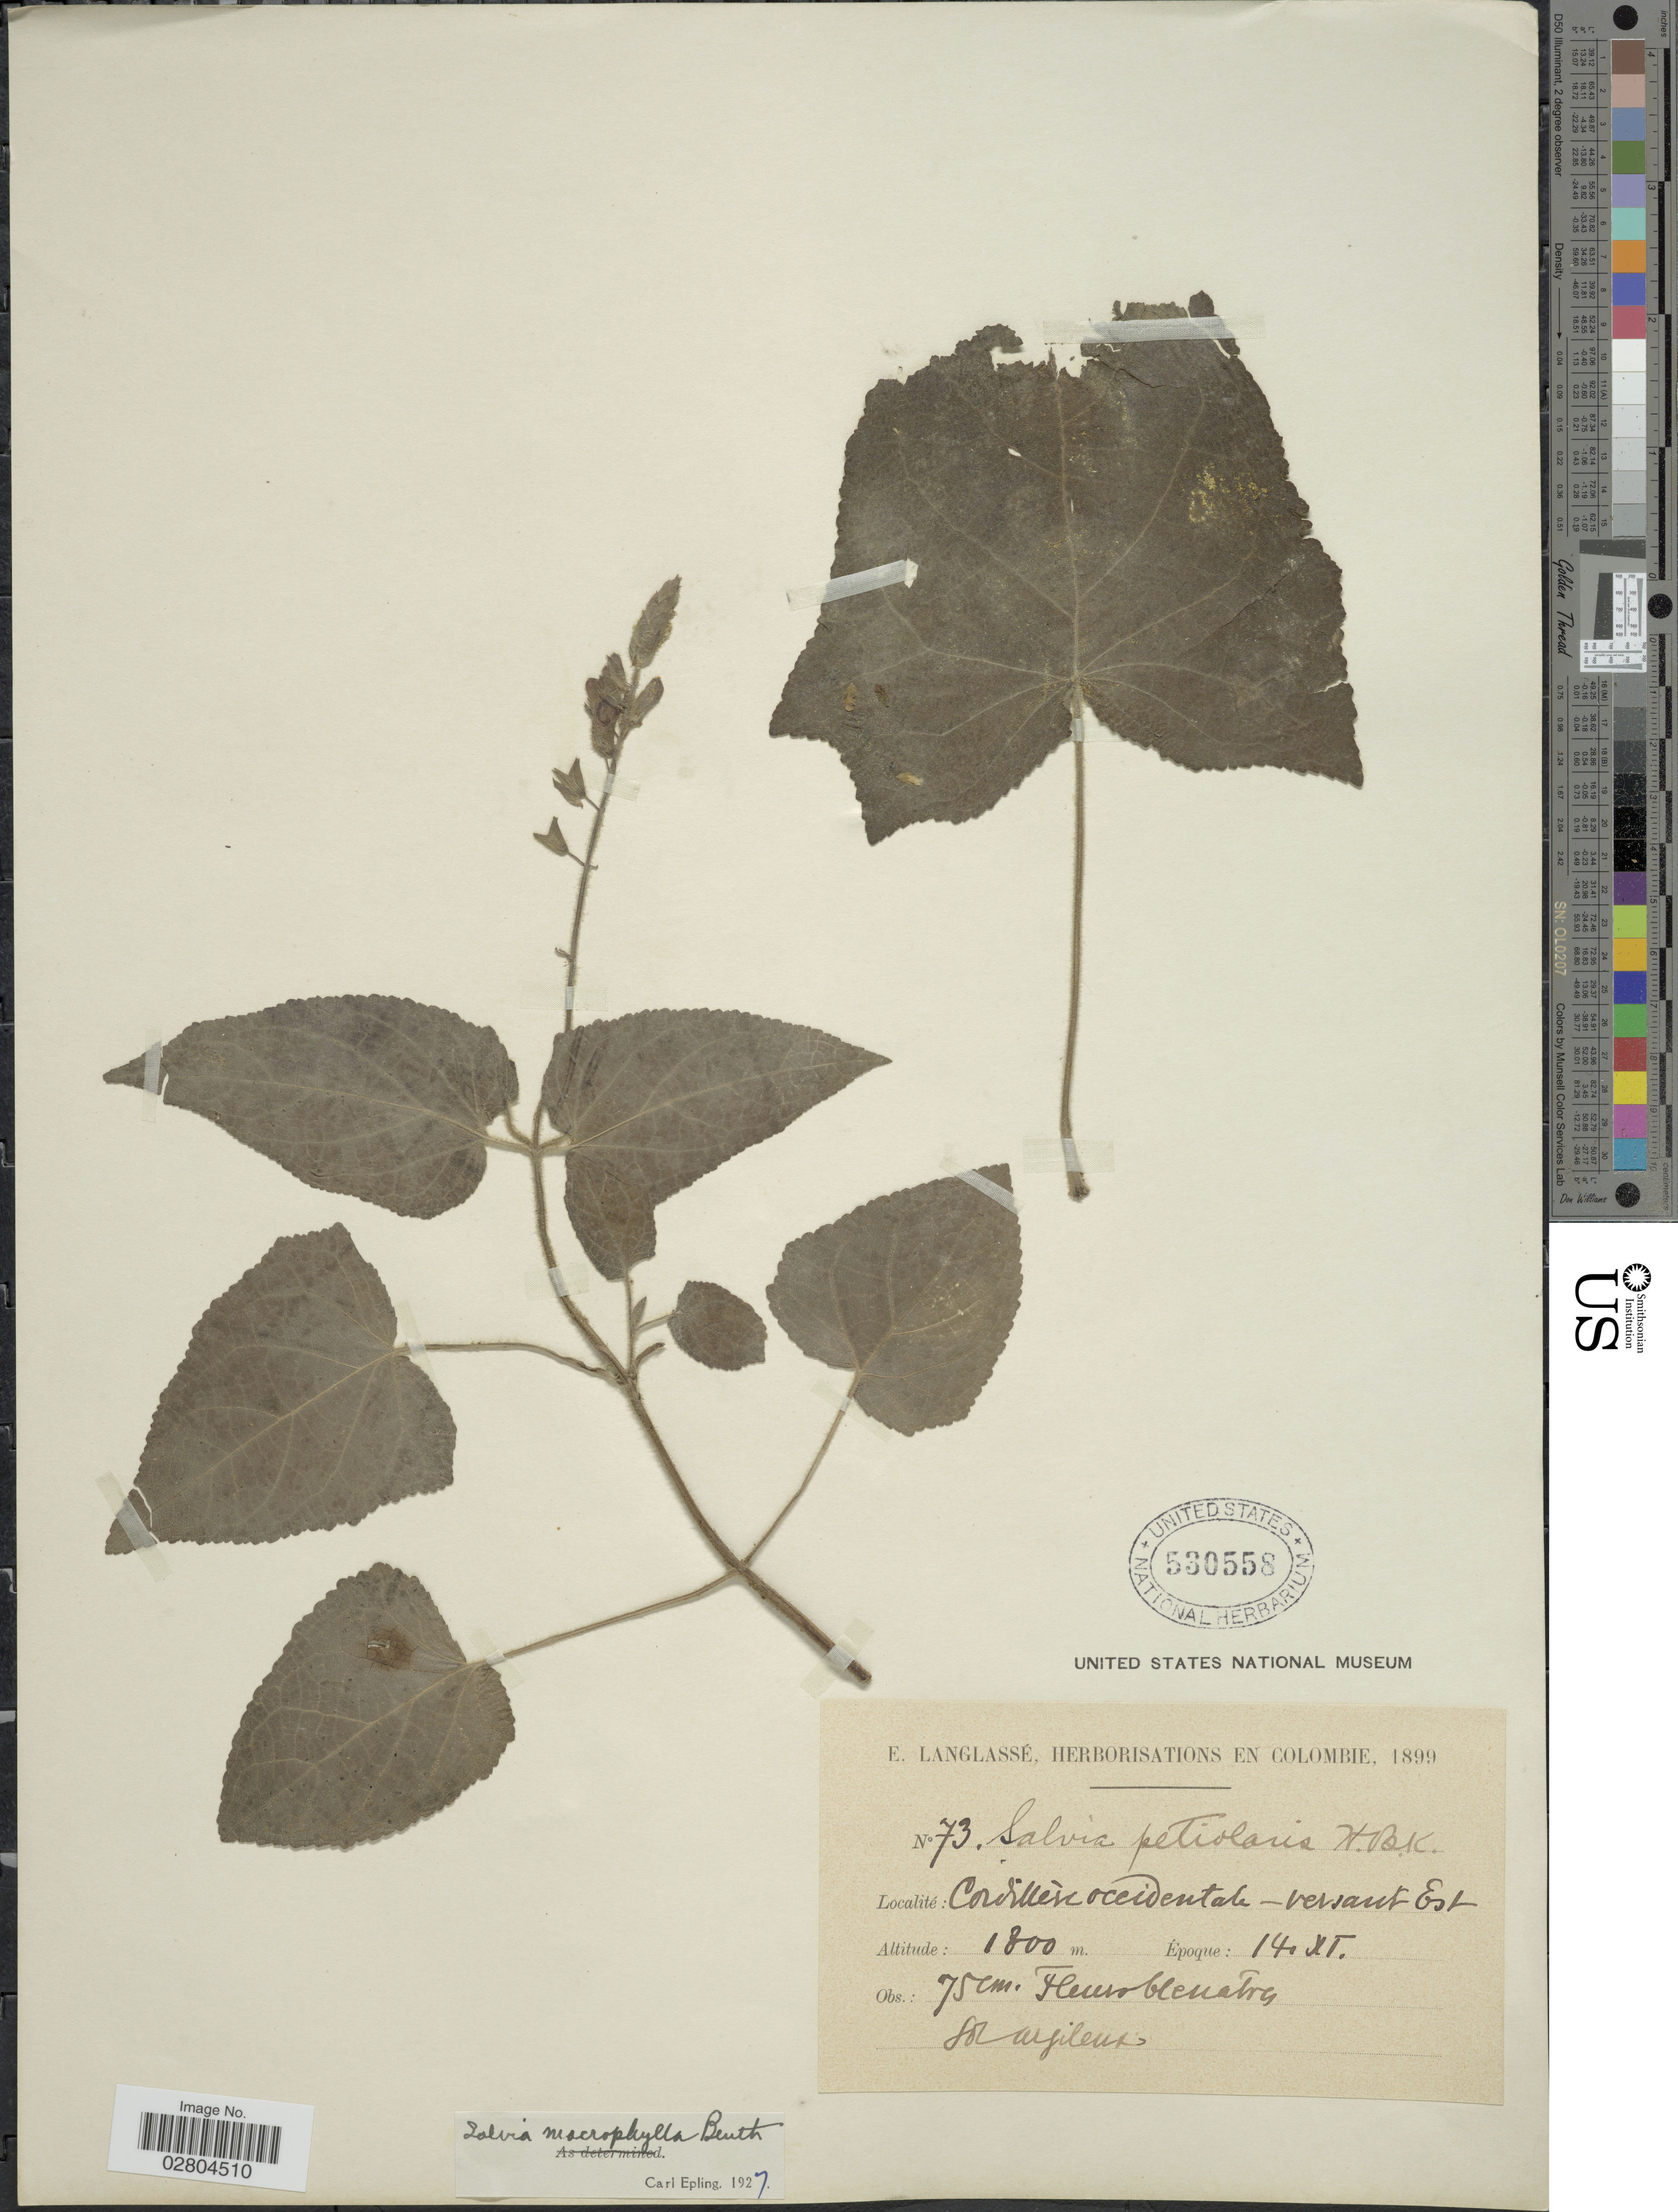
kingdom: Plantae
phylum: Tracheophyta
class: Magnoliopsida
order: Lamiales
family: Lamiaceae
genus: Salvia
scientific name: Salvia macrophylla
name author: Benth.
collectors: E. Langlassé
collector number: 73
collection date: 1899-11-14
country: Colombia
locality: Cordillera occidentale- versant Est.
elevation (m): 1800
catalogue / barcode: US 530558